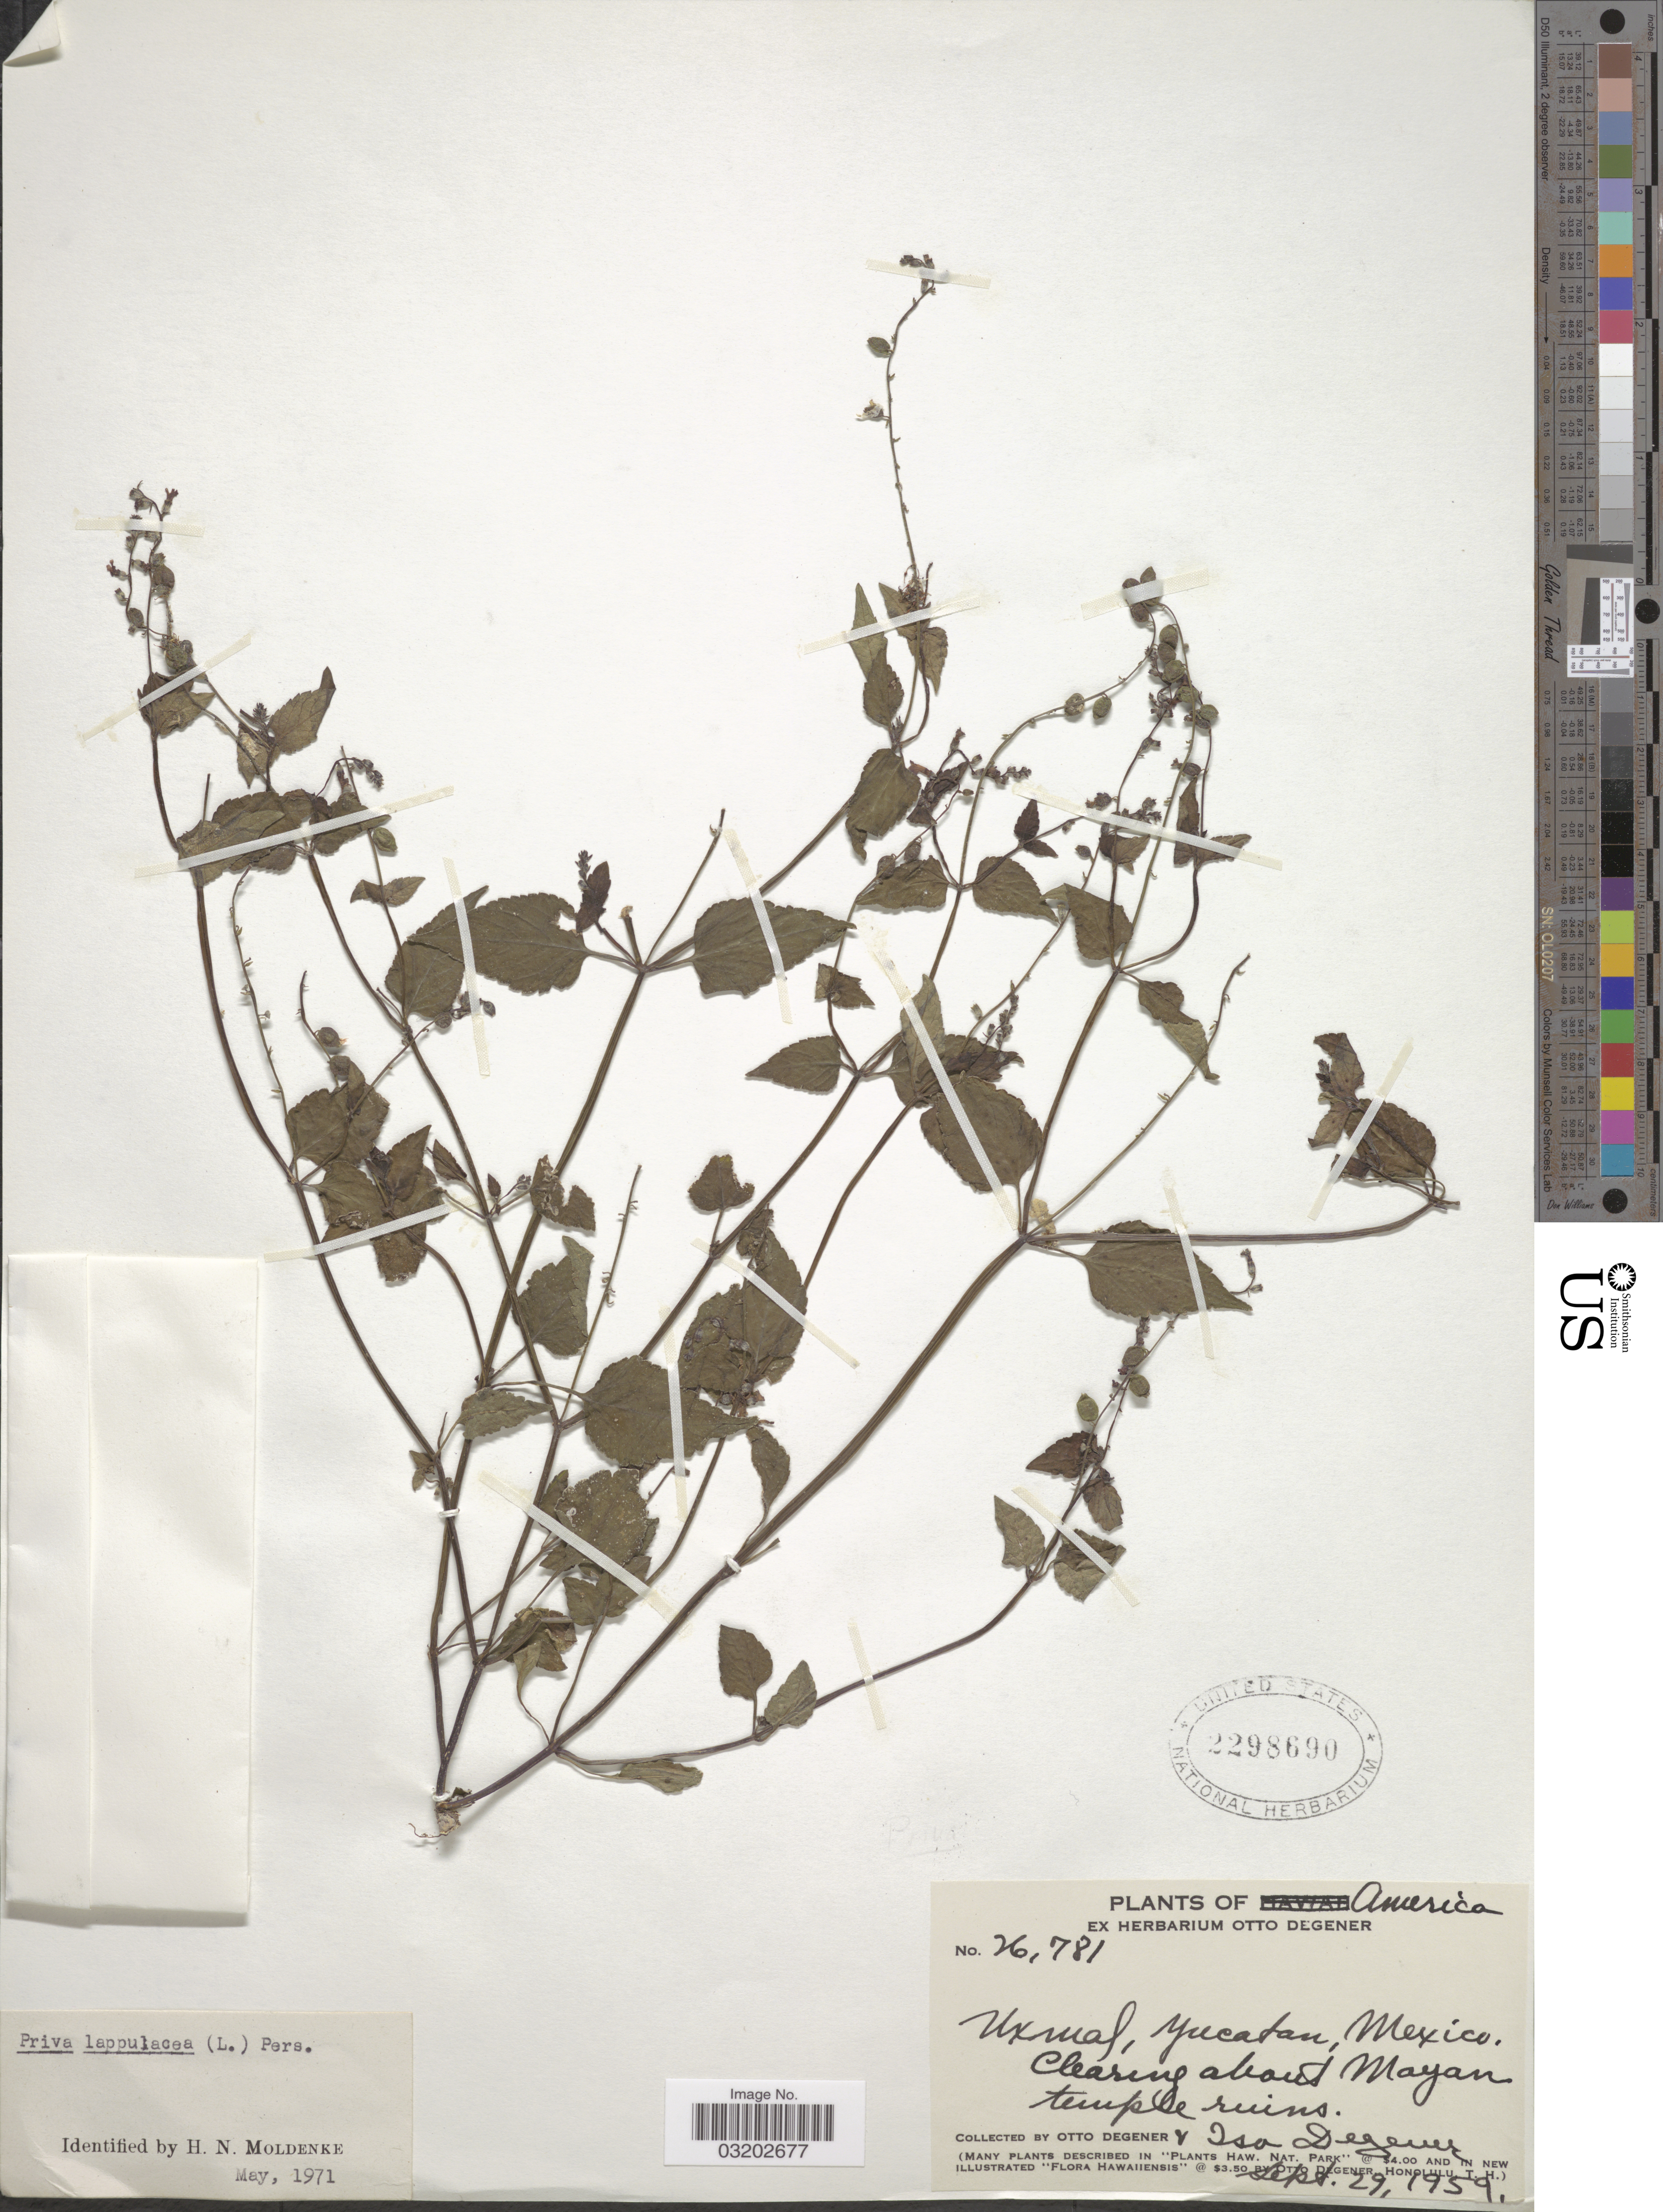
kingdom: Plantae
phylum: Tracheophyta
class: Magnoliopsida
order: Lamiales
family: Verbenaceae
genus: Priva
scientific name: Priva lappulacea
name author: (L.) Pers.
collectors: O. Degener & I. Degener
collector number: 26781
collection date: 1959-09-29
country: Mexico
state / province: Yucatán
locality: Uxmal. Clearing about Mayan temple ruins.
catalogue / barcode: US 2298690